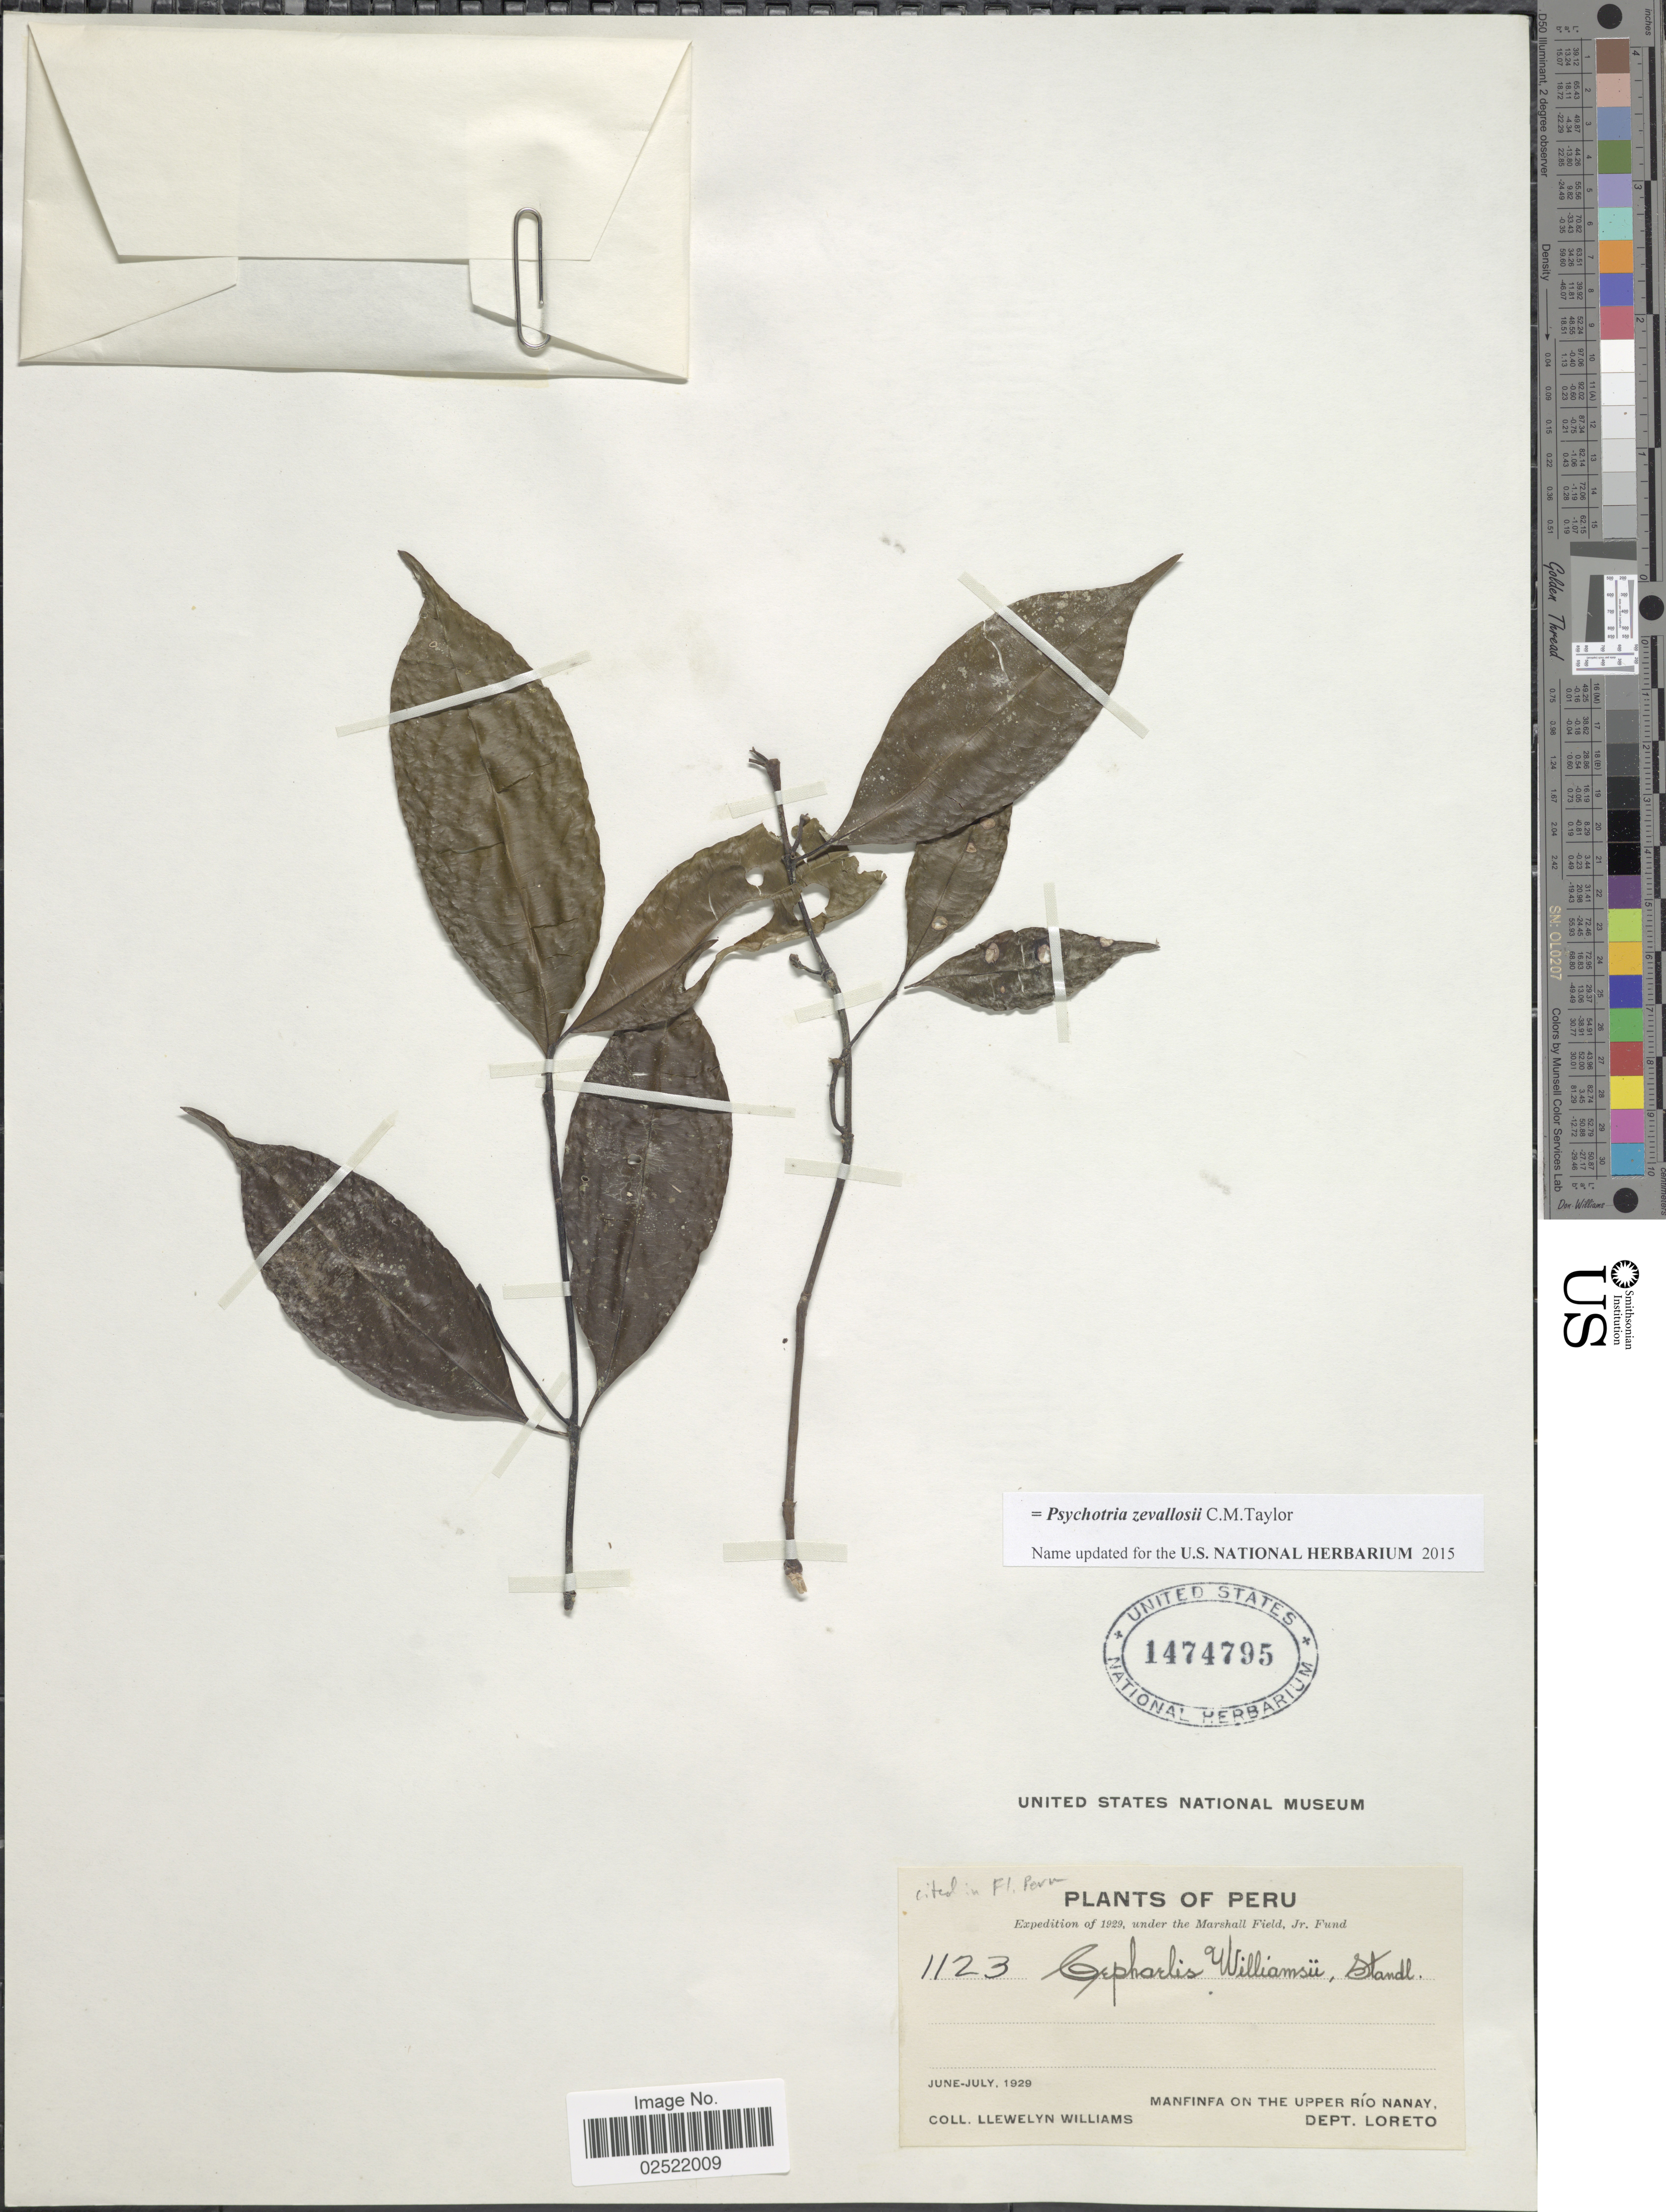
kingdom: Plantae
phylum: Tracheophyta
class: Magnoliopsida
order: Gentianales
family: Rubiaceae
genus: Psychotria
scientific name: Psychotria zevallosii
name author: C.M. Taylor in Brako & Zarucchi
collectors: Ll. Williams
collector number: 1123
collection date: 1929-06/1929-07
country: Peru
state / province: Loreto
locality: Manfinfa on the Upper Rio Nanay, Dept. Loreto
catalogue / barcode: US 1474795